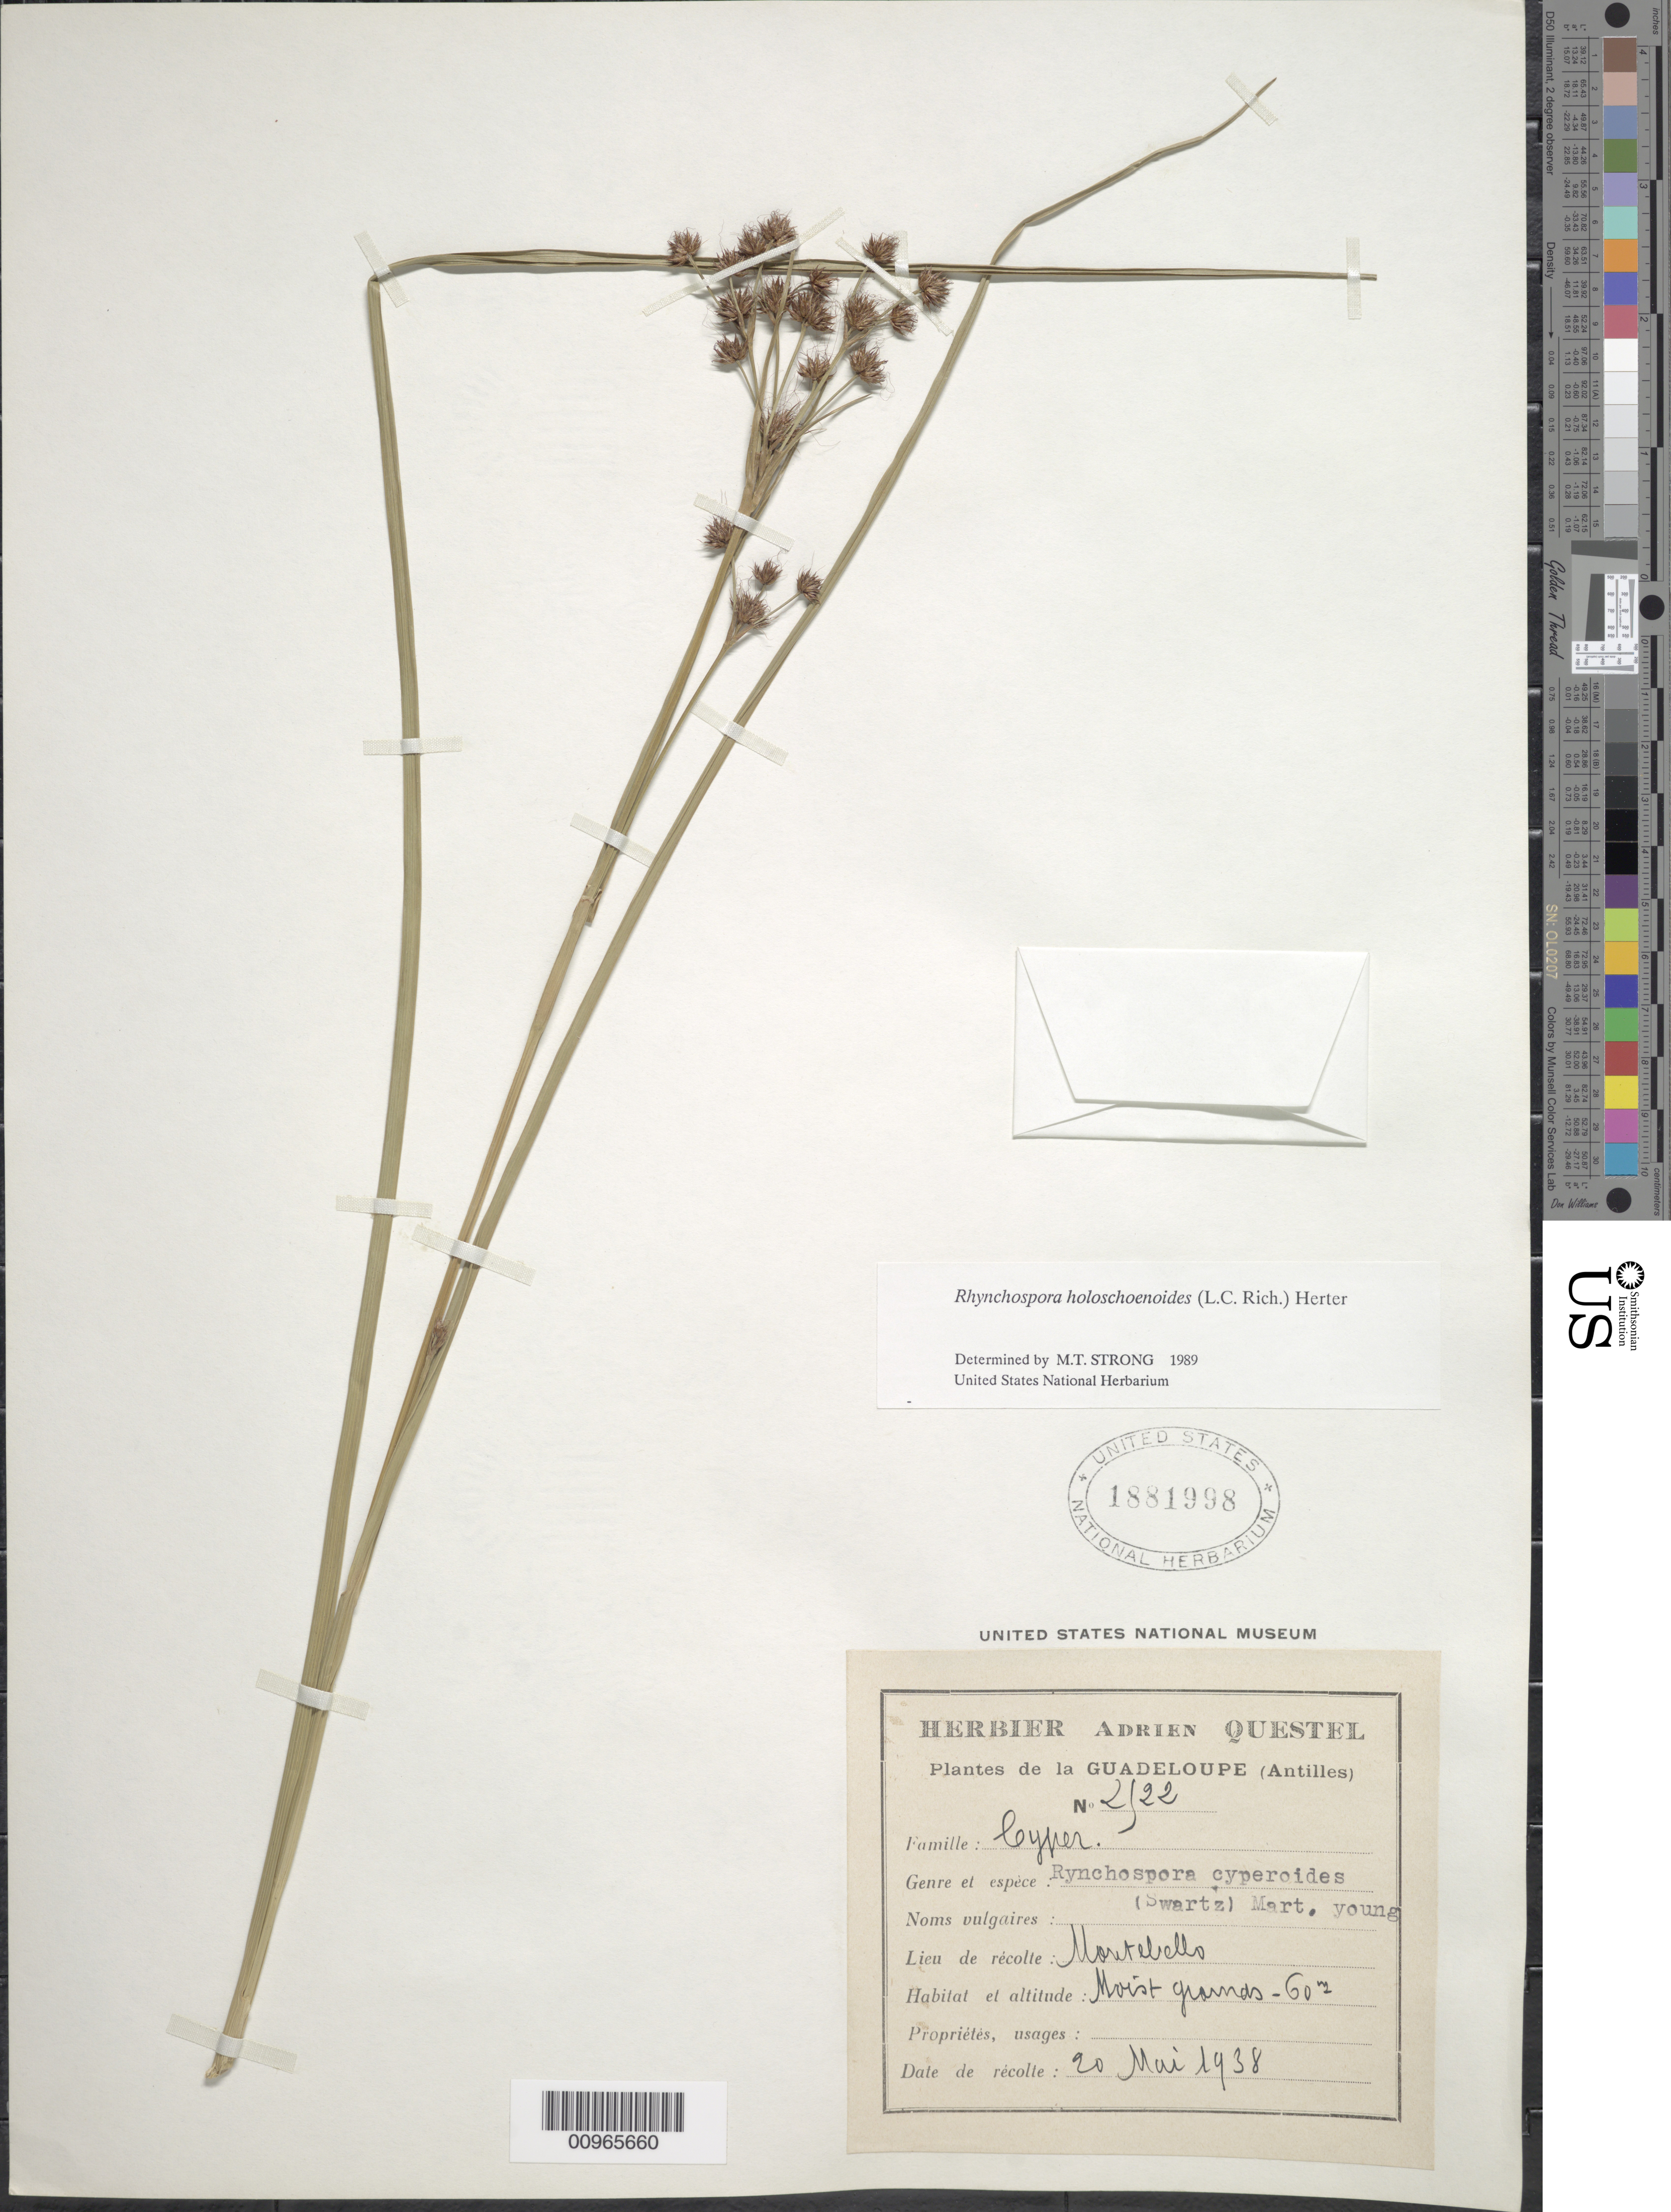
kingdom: Plantae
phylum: Tracheophyta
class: Liliopsida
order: Poales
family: Cyperaceae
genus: Rhynchospora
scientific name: Rhynchospora holoschoenoides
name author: (Rich.) Herter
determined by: Strong, M. T., (US), Smithsonian Institution - National Museum of Natural History (UNITED STATES)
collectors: A. Questel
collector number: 2522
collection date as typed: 20 May 1938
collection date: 1938-05-20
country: Guadeloupe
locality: Monte Bello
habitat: Moist grounds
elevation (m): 60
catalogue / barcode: US 1881998